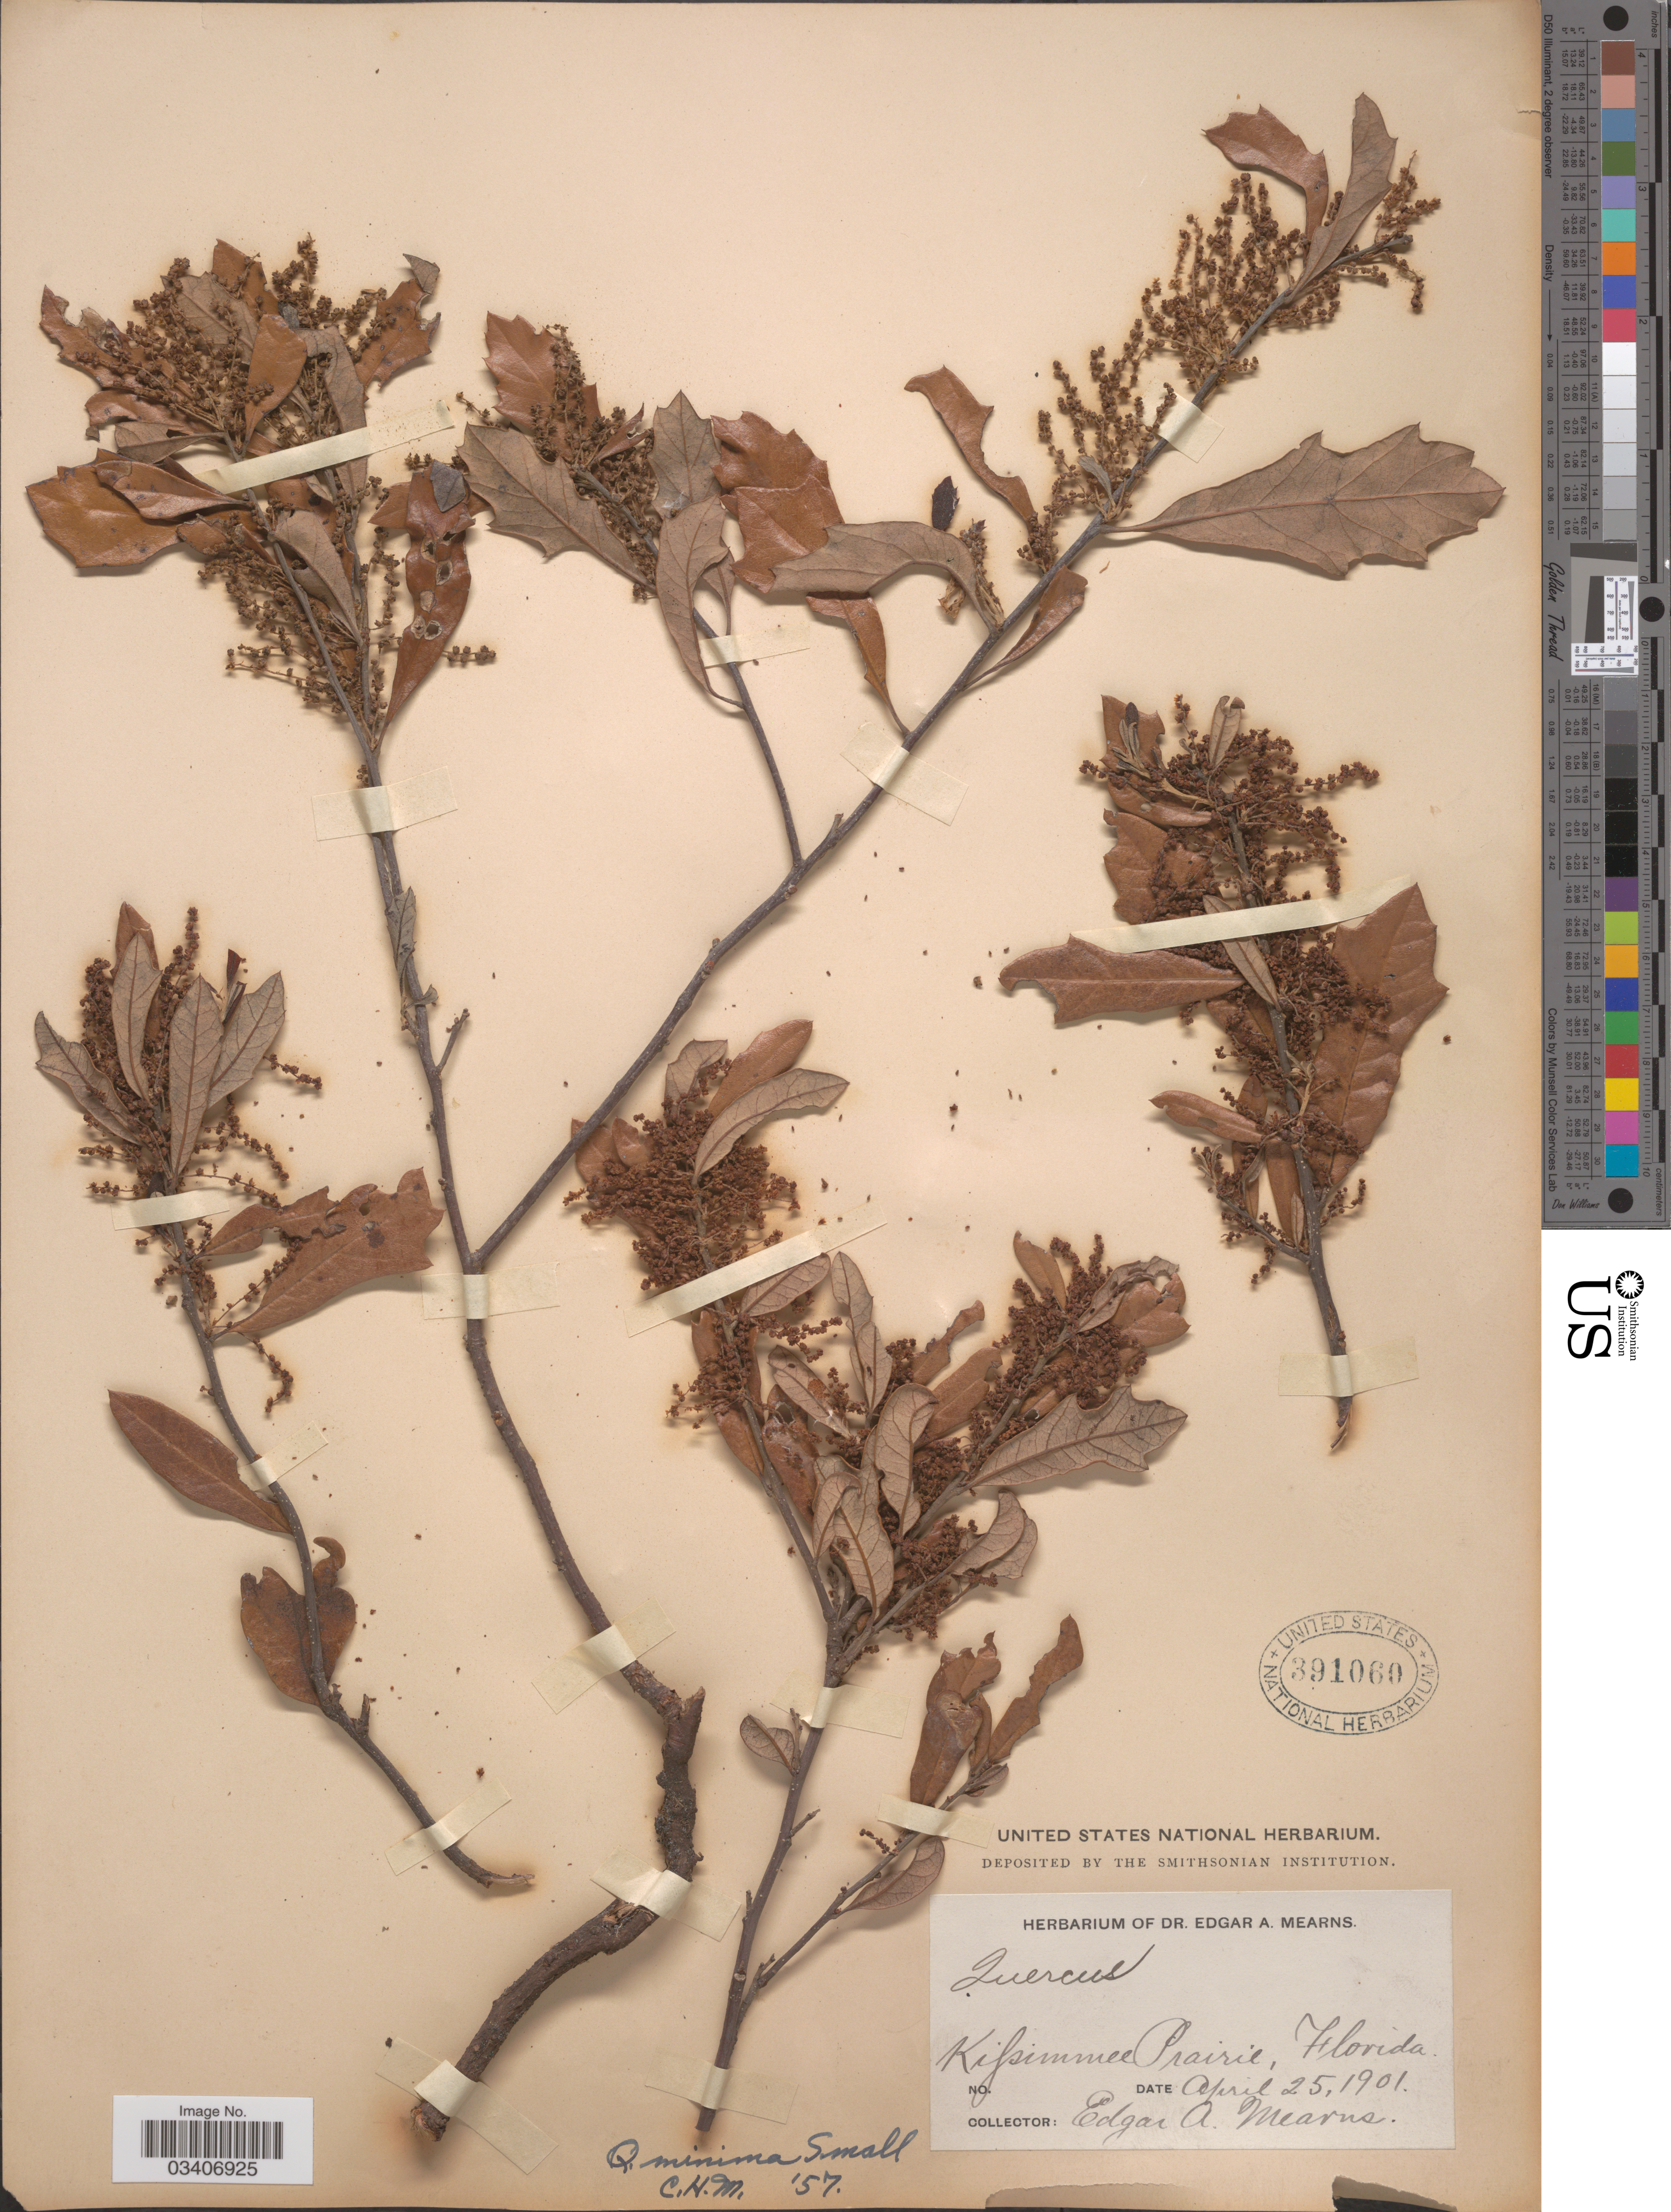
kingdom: Plantae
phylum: Tracheophyta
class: Magnoliopsida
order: Fagales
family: Fagaceae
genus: Quercus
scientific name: Quercus minima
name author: (Sarg.) Small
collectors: E. A. Mearns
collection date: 1901-04-25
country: United States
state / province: Florida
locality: Kissimmee Prairie.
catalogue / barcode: US 391060